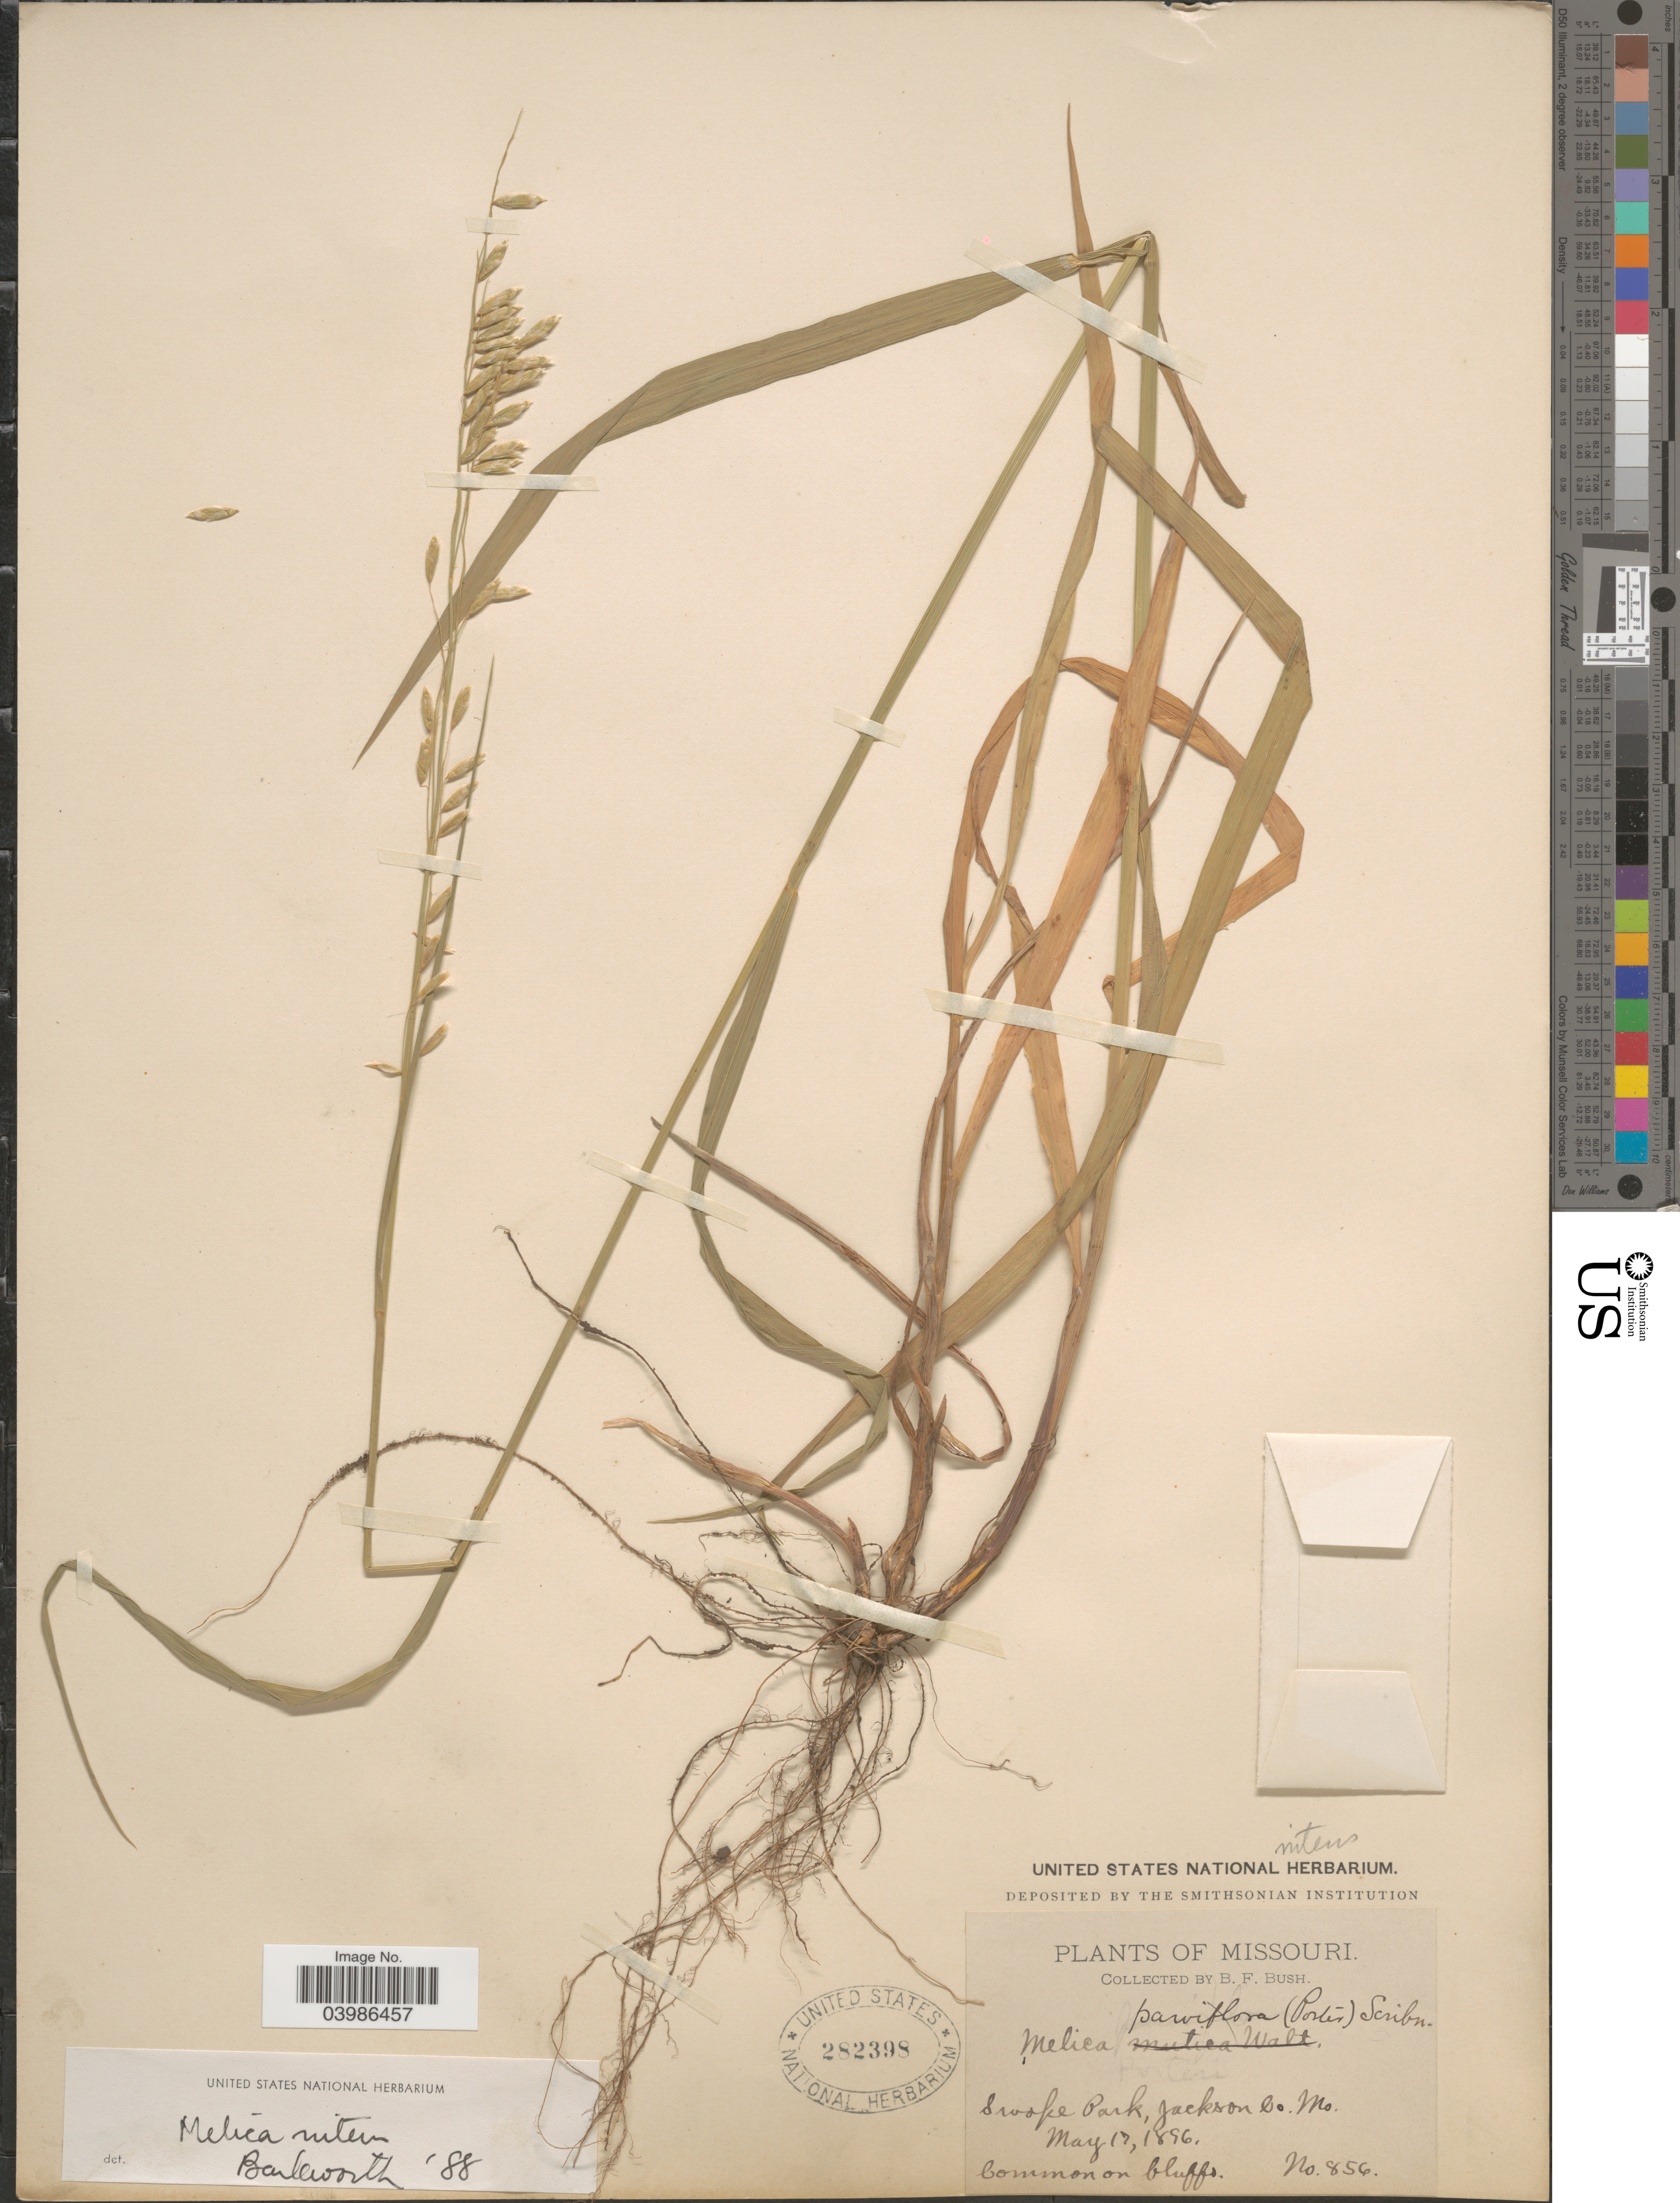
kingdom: Plantae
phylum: Tracheophyta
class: Liliopsida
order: Poales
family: Poaceae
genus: Melica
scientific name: Melica nitens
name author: (Scribn.) Nutt. ex Piper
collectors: B. F. Bush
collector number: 856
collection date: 1896-03-17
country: United States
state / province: Missouri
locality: Swope Park, Jackson Co.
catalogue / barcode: US 282398